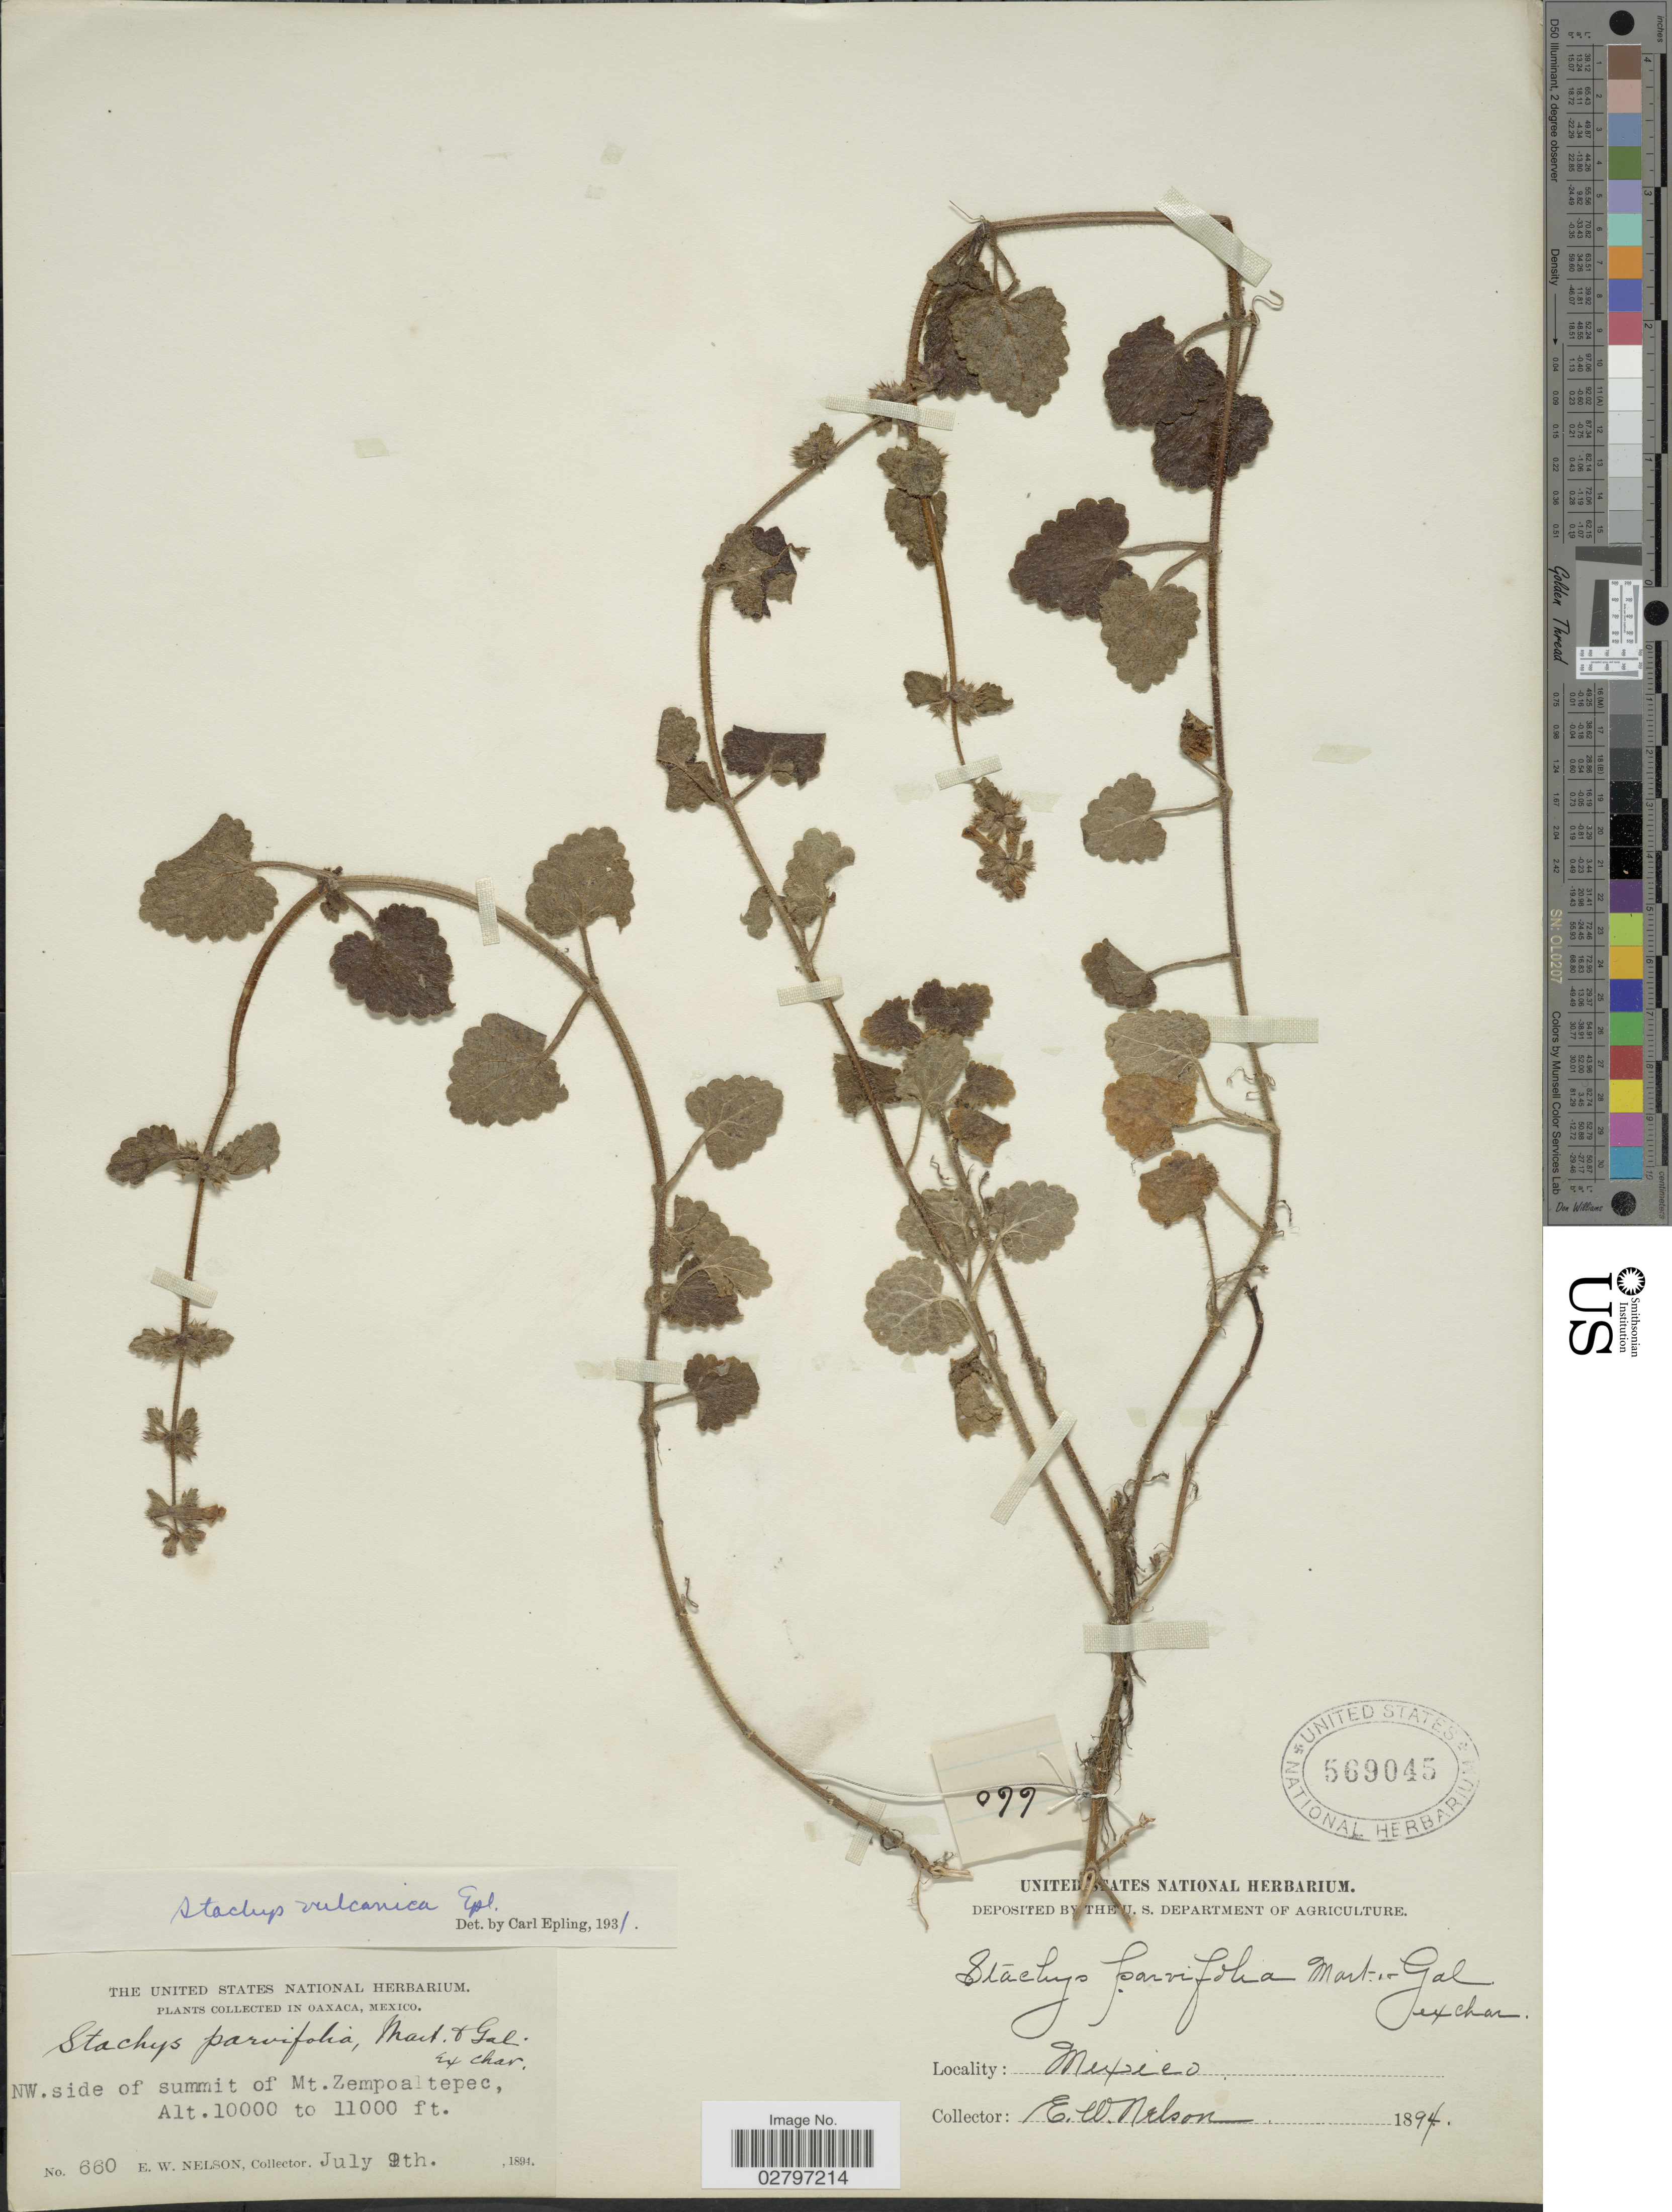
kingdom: Plantae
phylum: Tracheophyta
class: Magnoliopsida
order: Lamiales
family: Lamiaceae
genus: Stachys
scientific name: Stachys vulcanica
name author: Epling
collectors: E. W. Nelson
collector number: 660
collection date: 1894-07-09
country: Mexico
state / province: Oaxaca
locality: NW. side of summit of Mt. Zempoaltepec.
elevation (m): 3048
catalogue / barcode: US 569045